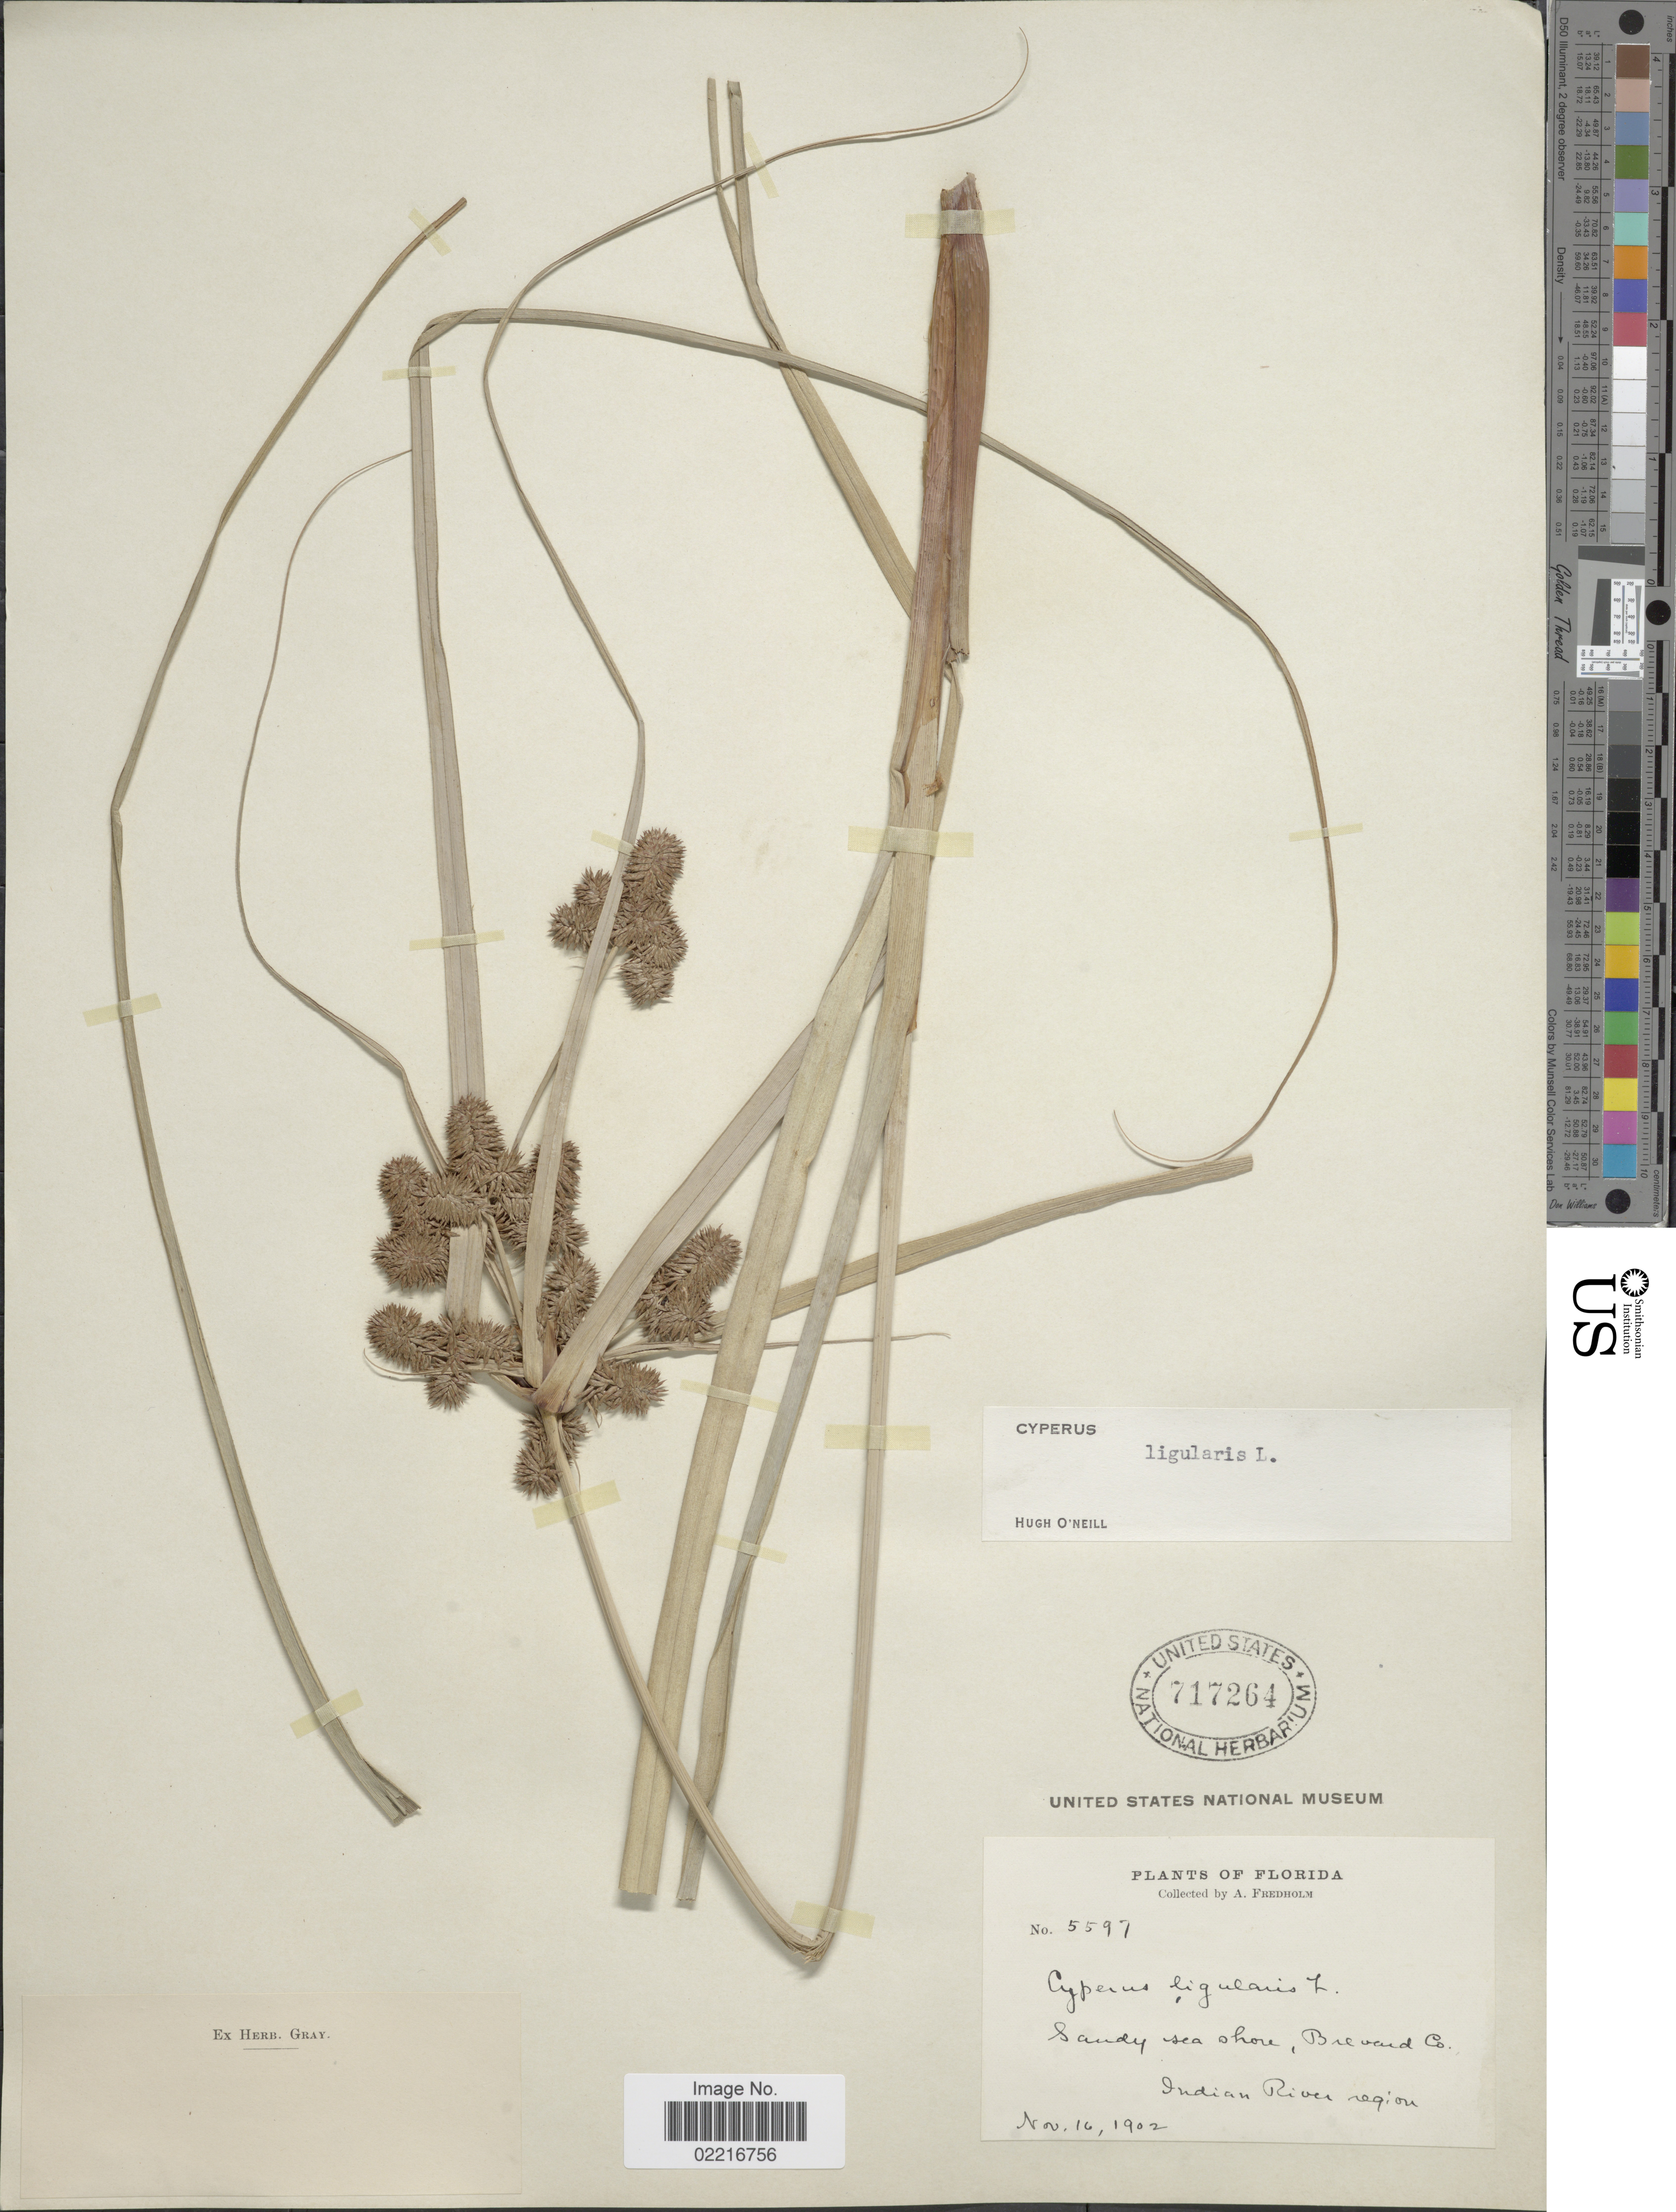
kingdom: Plantae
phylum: Tracheophyta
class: Liliopsida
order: Poales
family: Cyperaceae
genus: Cyperus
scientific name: Cyperus ligularis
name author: L.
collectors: A. Fredholm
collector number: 5597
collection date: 1902-11-16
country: United States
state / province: Florida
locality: Brevard Co. Indian River region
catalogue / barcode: US 717264